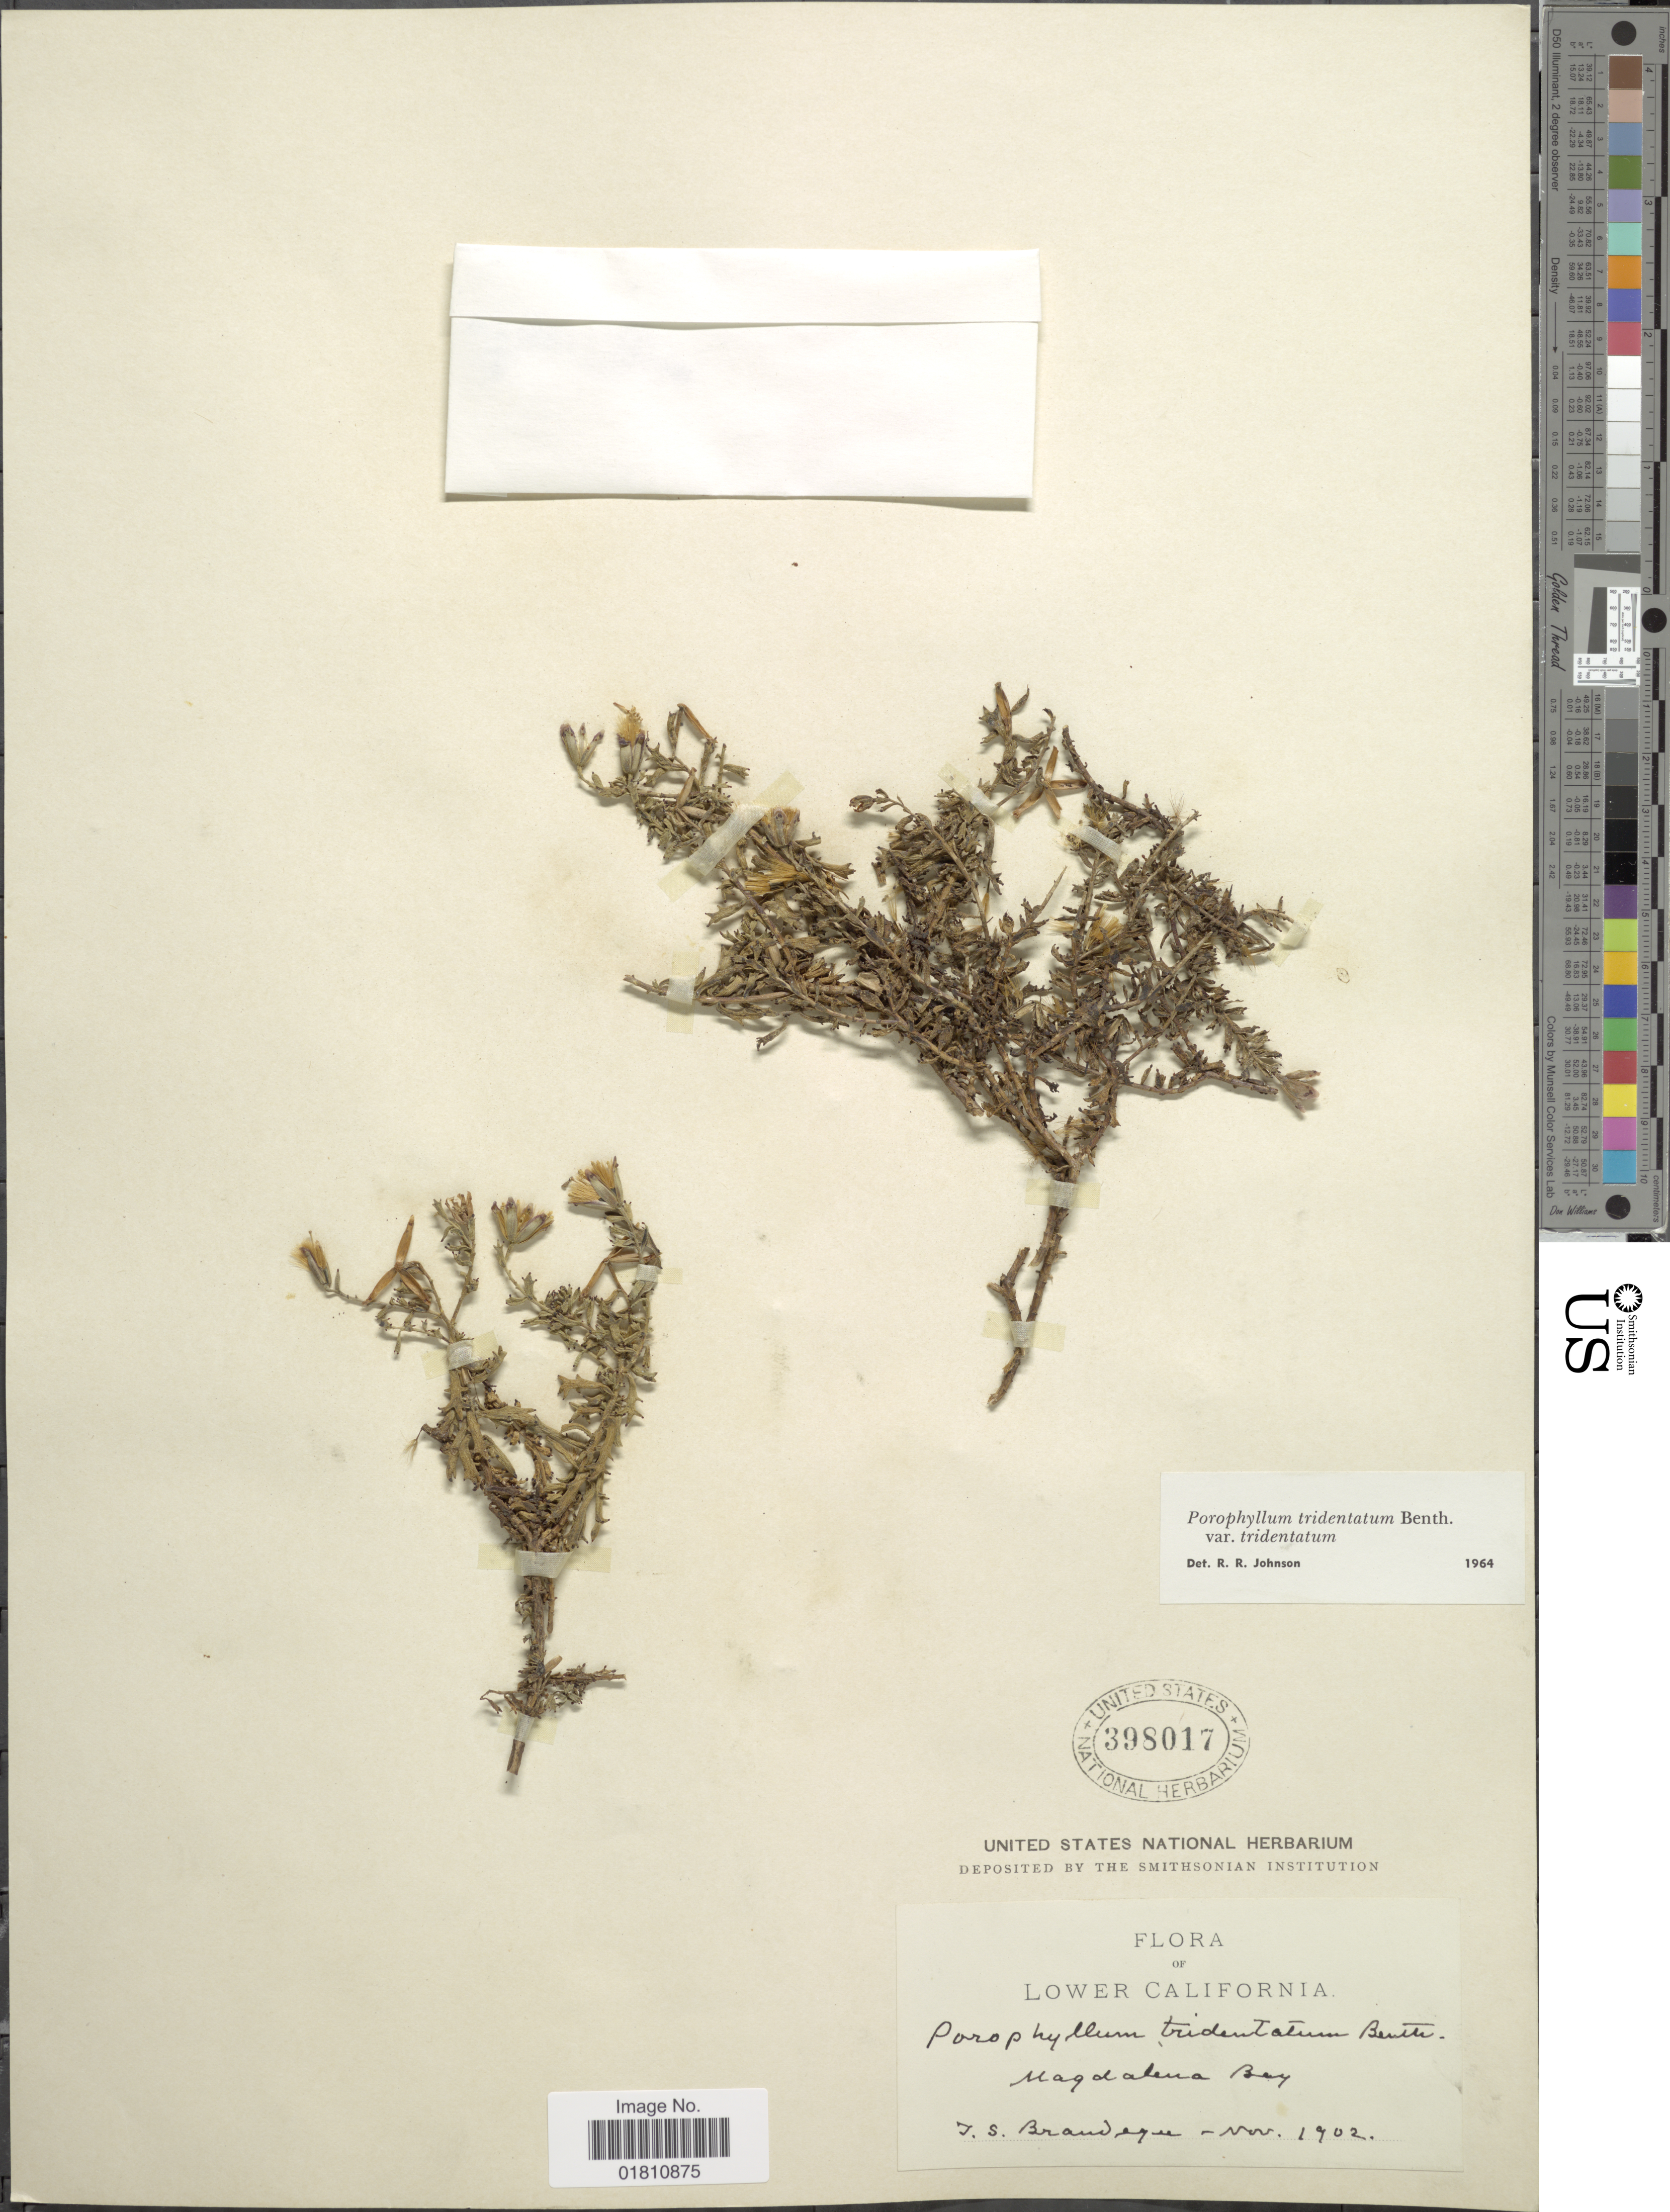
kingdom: Plantae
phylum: Tracheophyta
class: Magnoliopsida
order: Asterales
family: Asteraceae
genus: Bajacalia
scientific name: Bajacalia tridentata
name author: (Benth.) Loockerman et al.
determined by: Anzuinelli, M.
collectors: T. S. Brandegee (herbarium)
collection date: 1902-11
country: Mexico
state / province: Baja California Sur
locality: Lower California, Magdalena Bay.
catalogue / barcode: US 398017